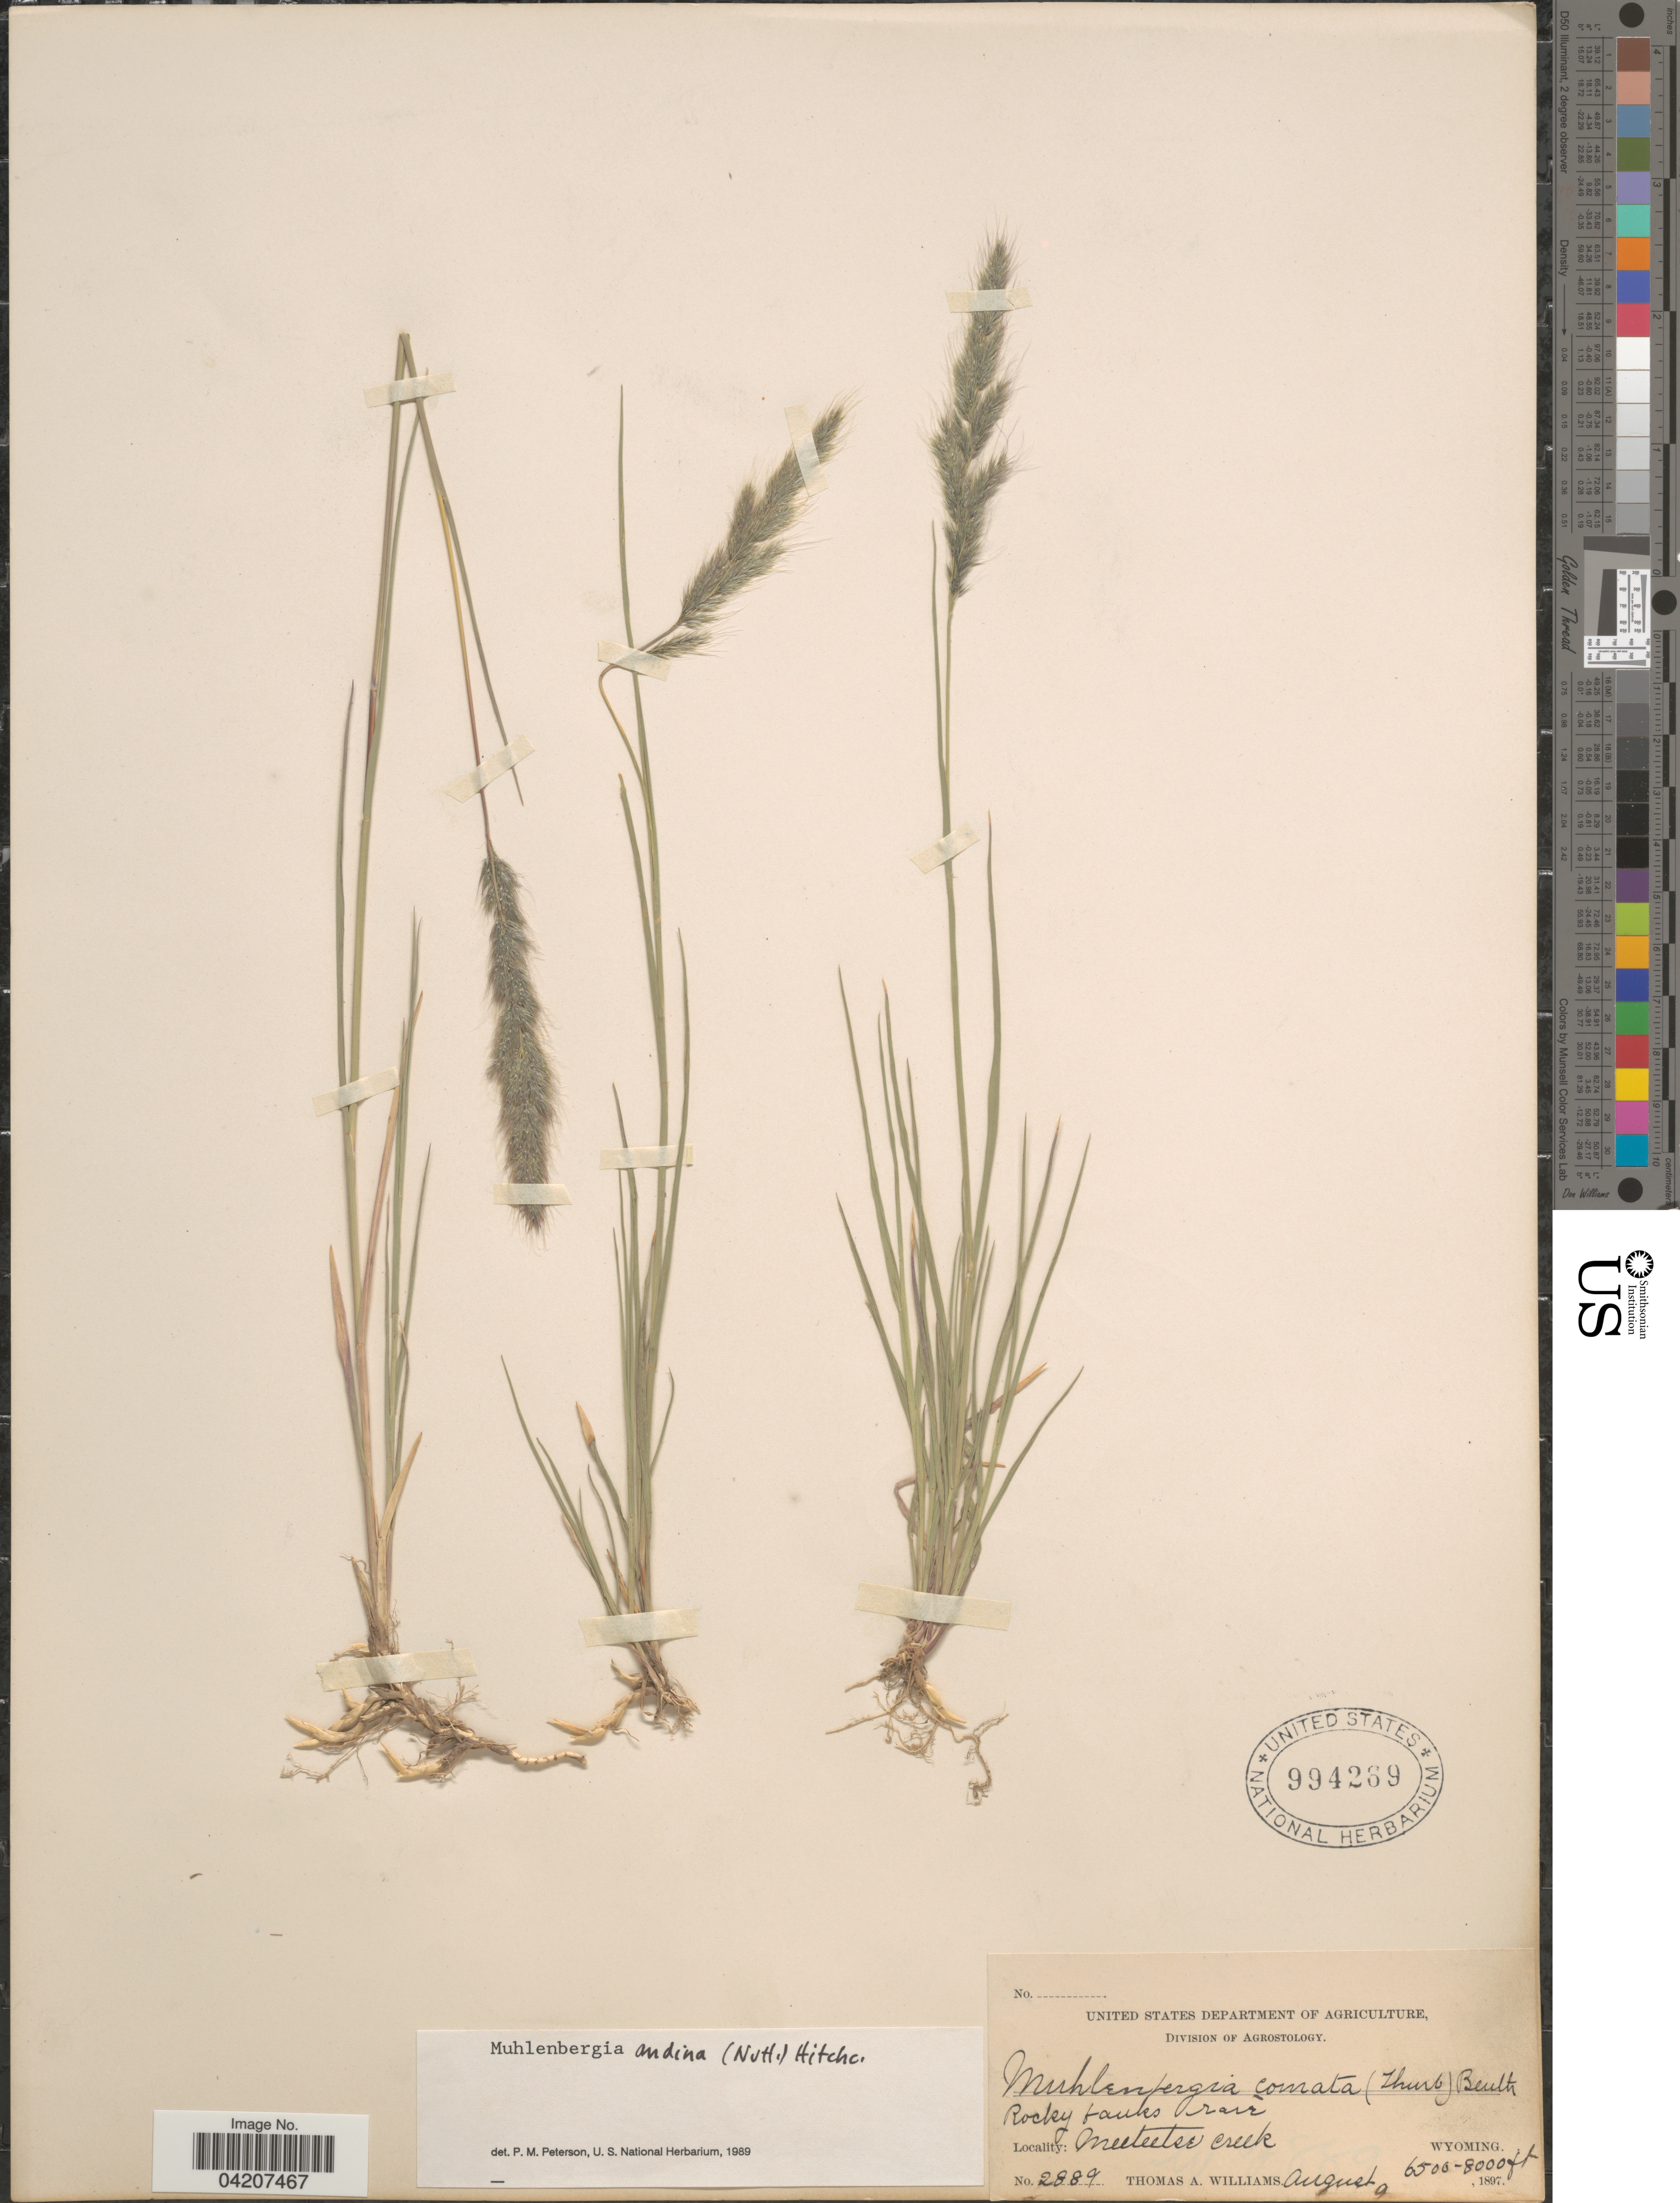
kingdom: Plantae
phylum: Tracheophyta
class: Liliopsida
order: Poales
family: Poaceae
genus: Muhlenbergia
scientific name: Muhlenbergia andina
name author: (Nutt.) Hitchc.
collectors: T. A. Williams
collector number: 2889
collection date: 1897-08-09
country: United States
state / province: Wyoming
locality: Meeteetse creek.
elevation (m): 1981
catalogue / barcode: US 994269